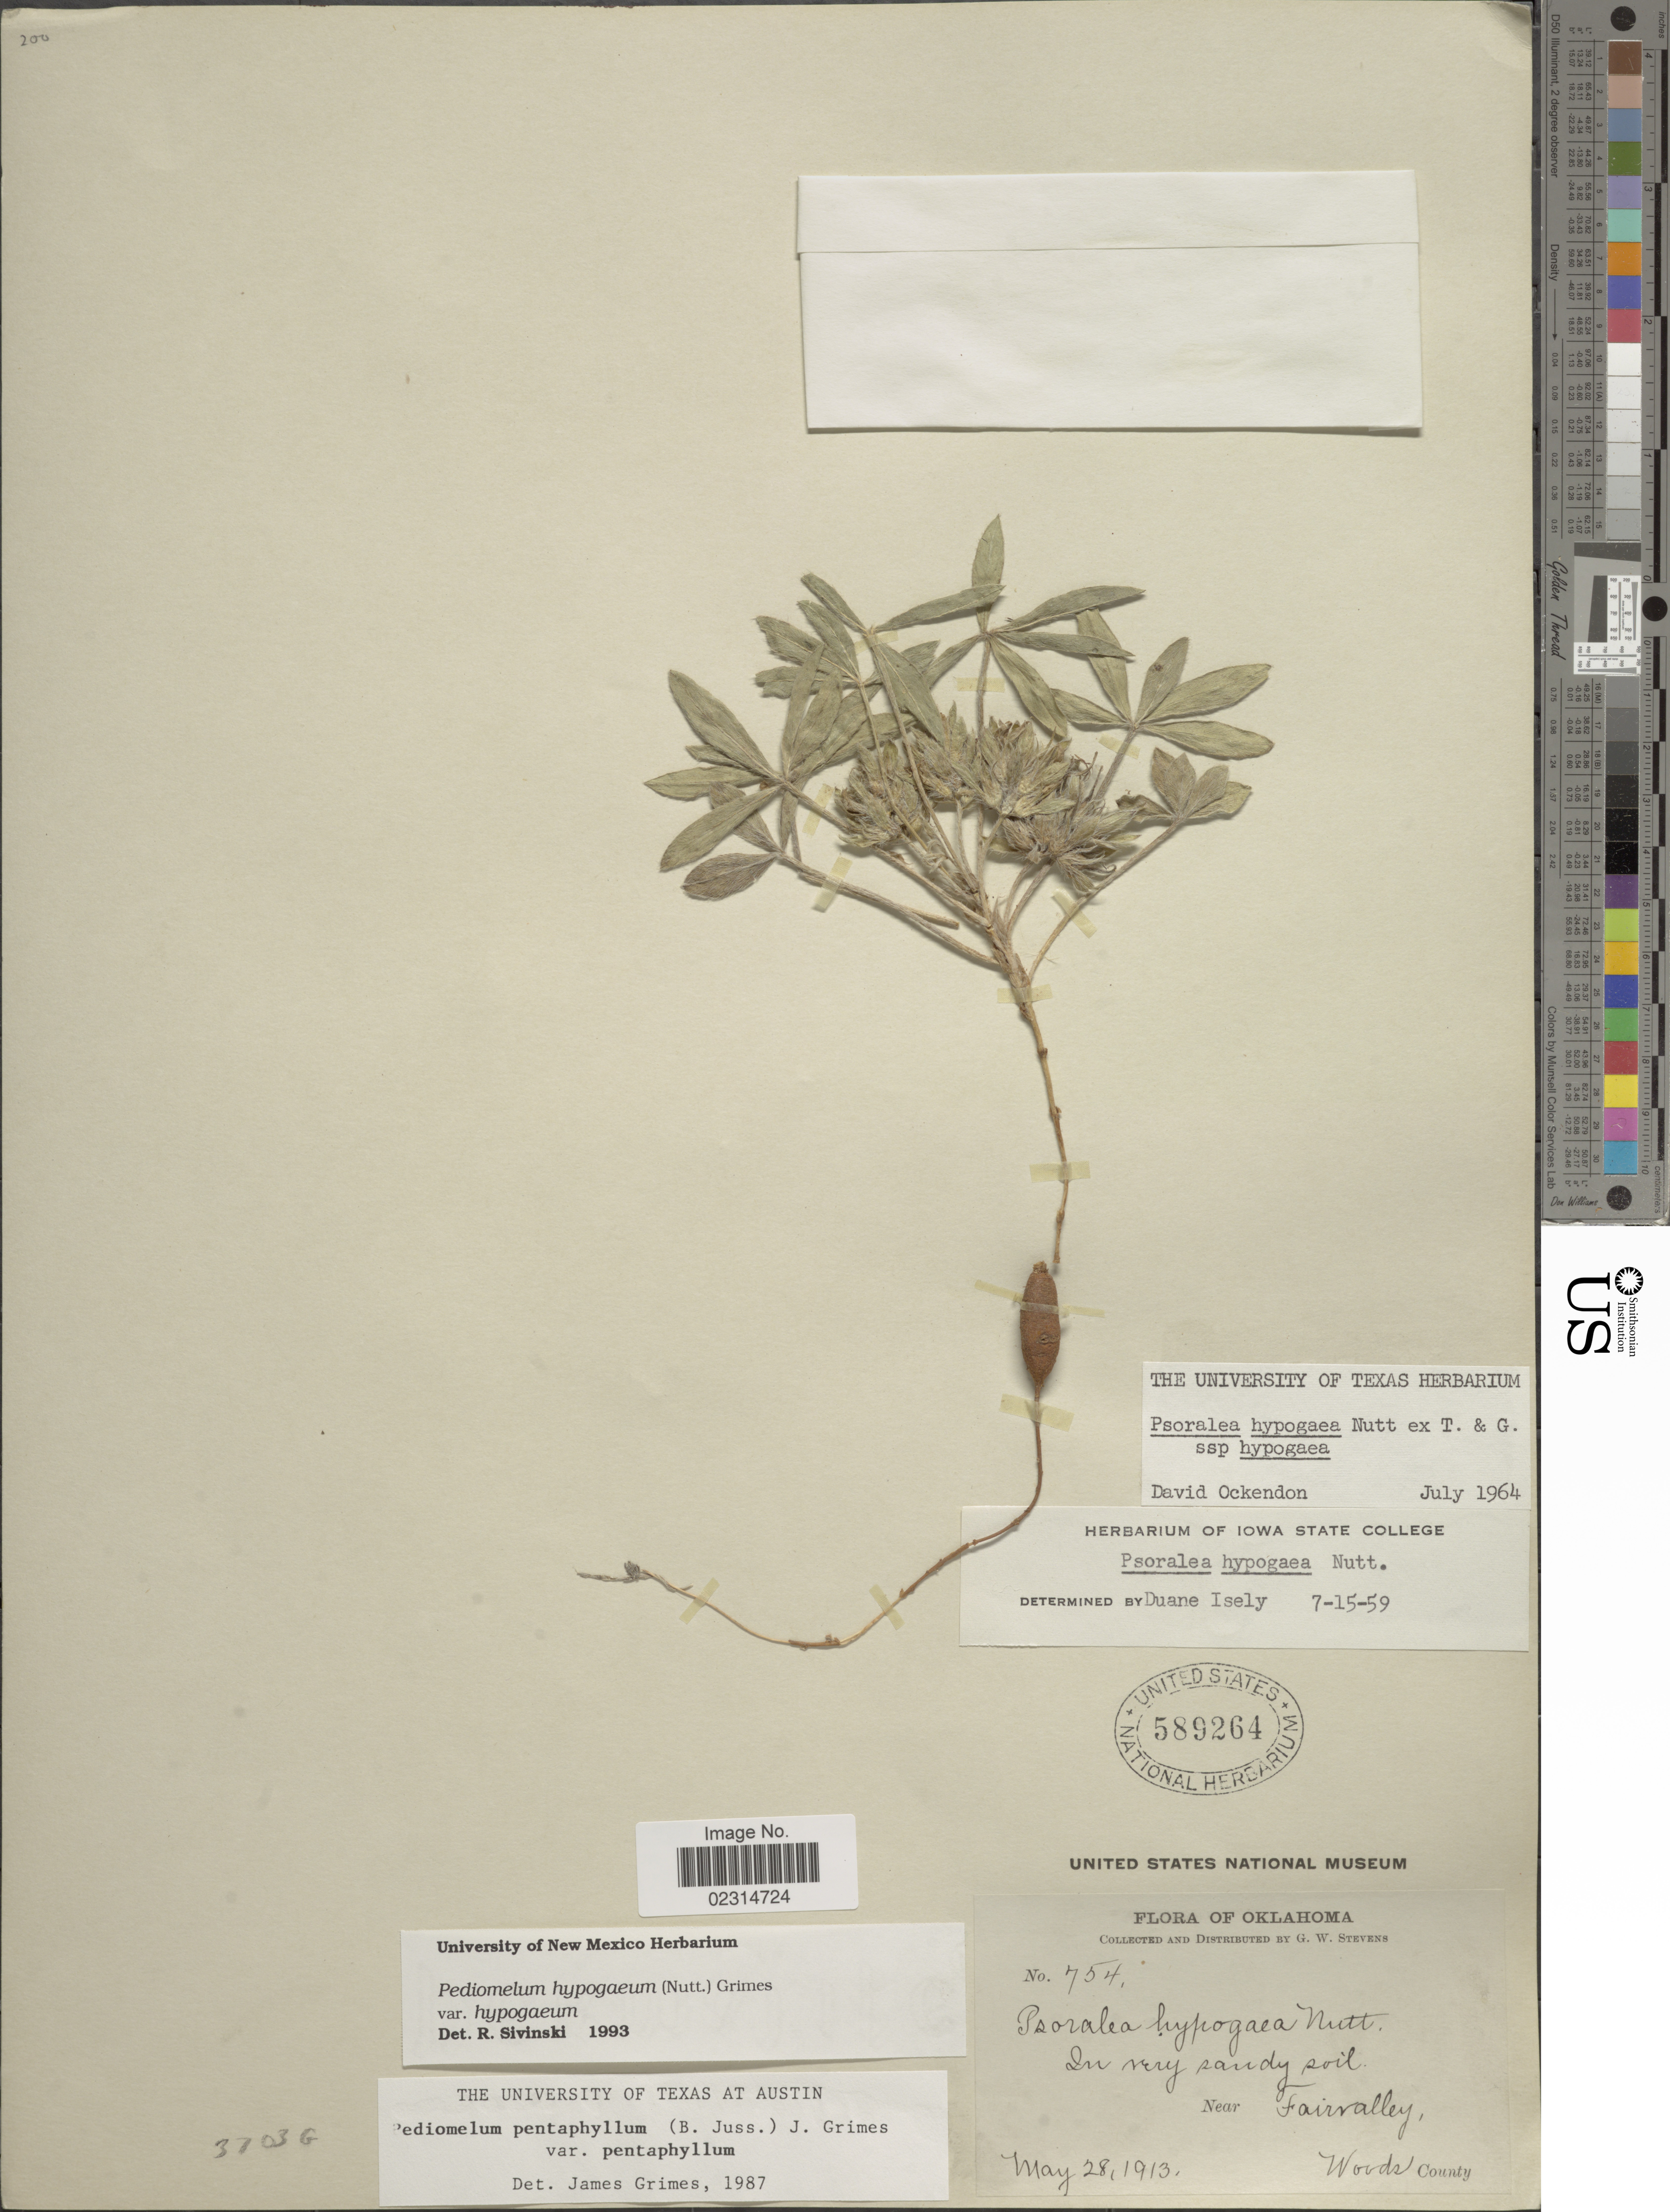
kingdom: Plantae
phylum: Tracheophyta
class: Magnoliopsida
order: Fabales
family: Fabaceae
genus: Pediomelum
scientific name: Pediomelum hypogaeum var. hypogaeum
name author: (Nutt.) Rydb.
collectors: G. W. Stevens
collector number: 754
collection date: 1913-05-28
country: United States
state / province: Oklahoma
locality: In very sandy soil, Near Fairvalley, Woods County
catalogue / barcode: US 589264